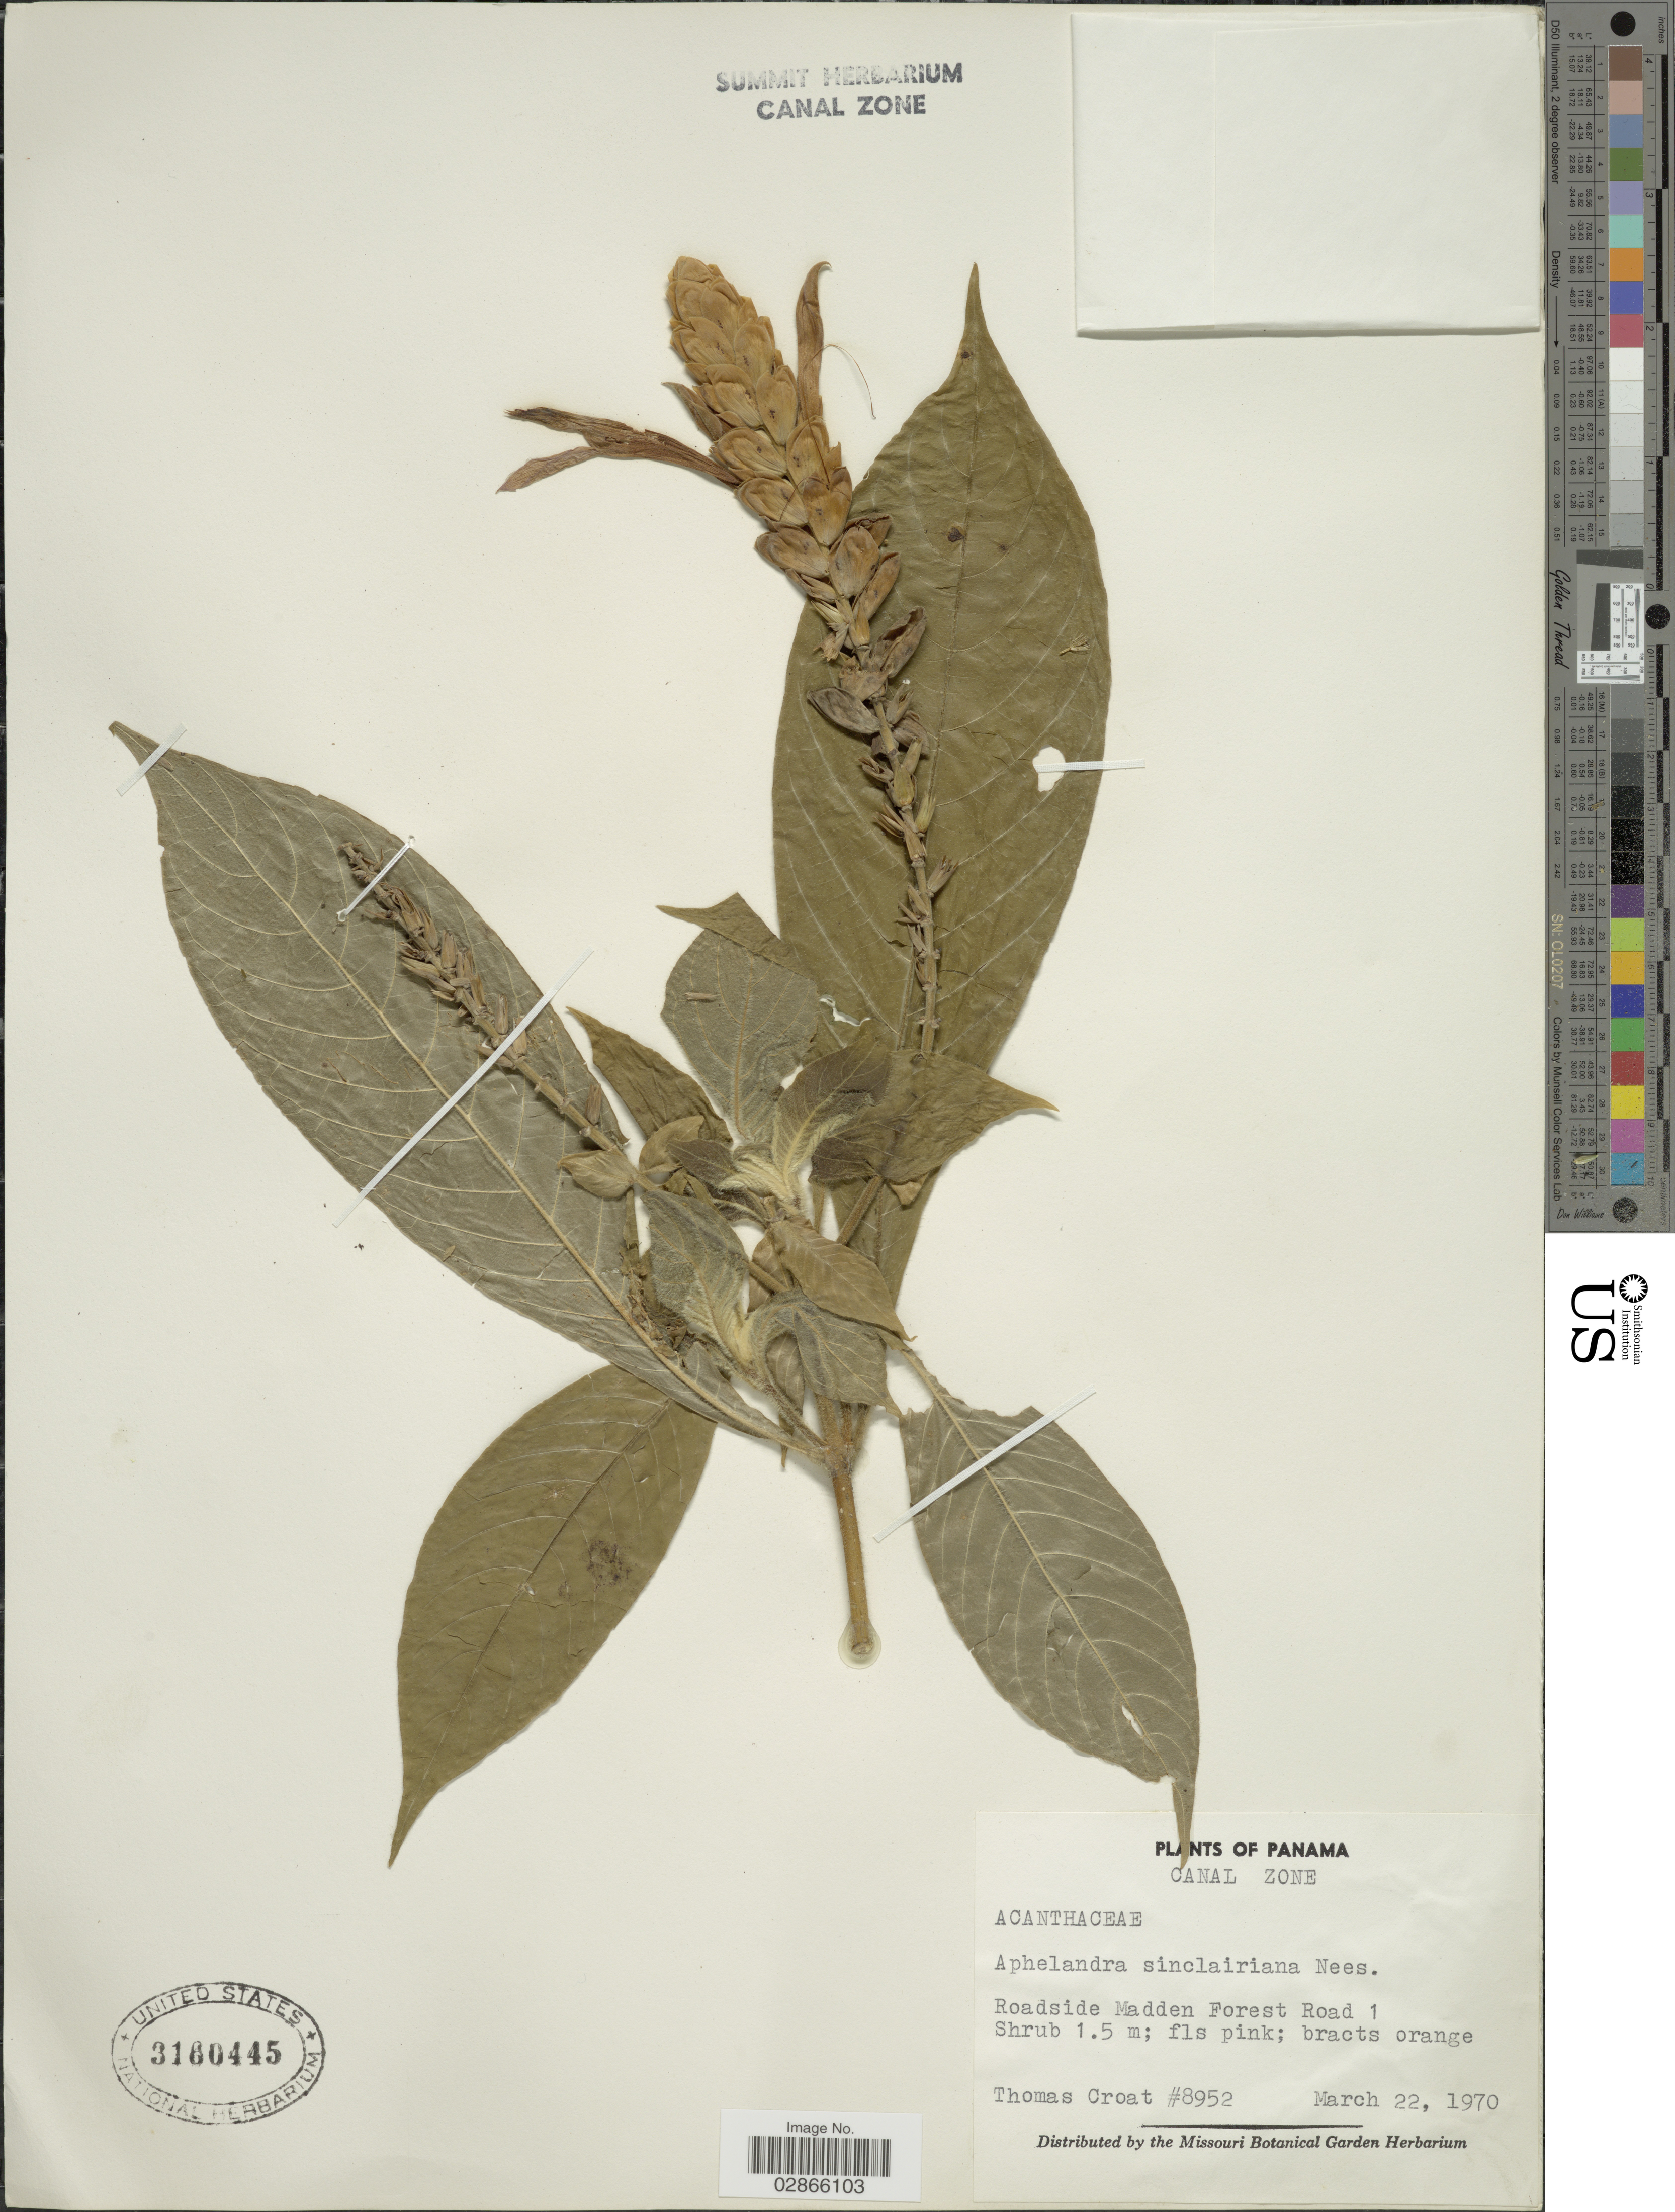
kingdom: Plantae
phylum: Tracheophyta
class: Magnoliopsida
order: Lamiales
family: Acanthaceae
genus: Aphelandra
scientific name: Aphelandra sinclairiana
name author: Nees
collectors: T. B. Croat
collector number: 8952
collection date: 1970-03-22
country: Panama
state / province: Colón / Panamá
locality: Canal Zone. Roadside Madden Forest Road 1.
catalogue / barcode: US 3160445